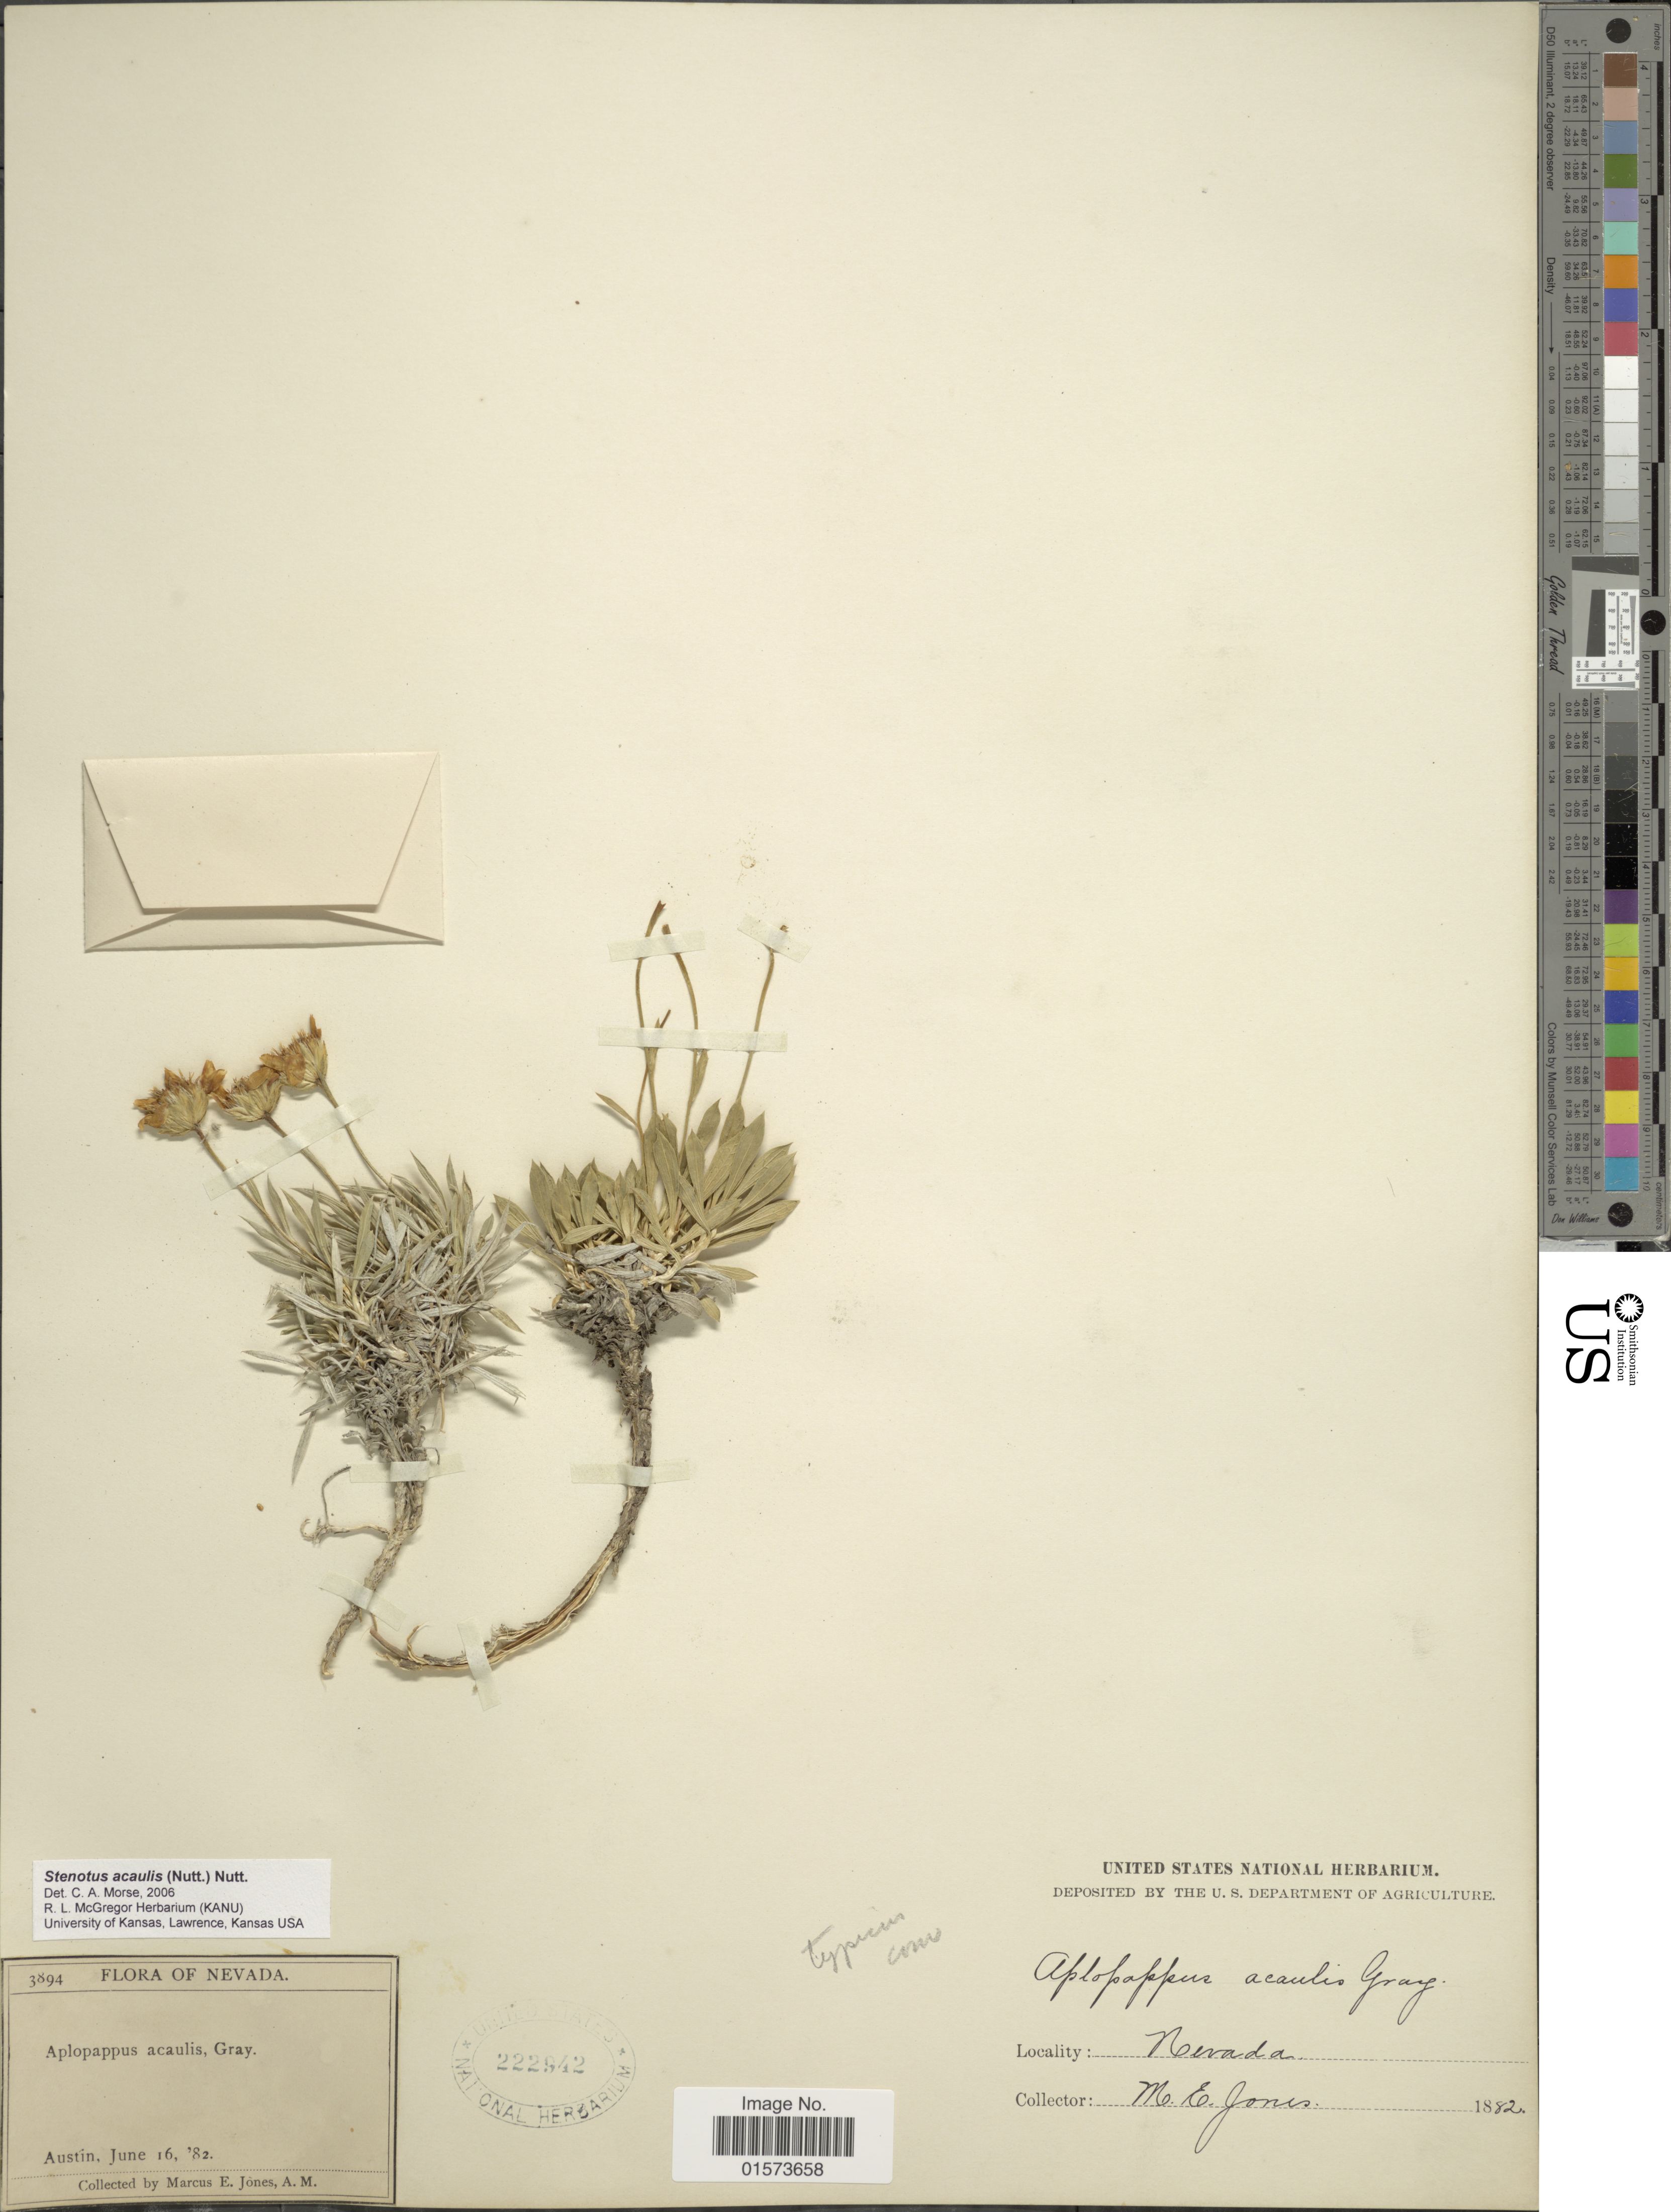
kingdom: Plantae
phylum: Tracheophyta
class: Magnoliopsida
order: Asterales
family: Asteraceae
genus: Stenotus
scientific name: Stenotus acaulis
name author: (Nutt.) Nutt.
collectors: M. E. Jones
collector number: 3894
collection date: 1882-06-16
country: United States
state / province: Nevada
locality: Austin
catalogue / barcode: US 222942